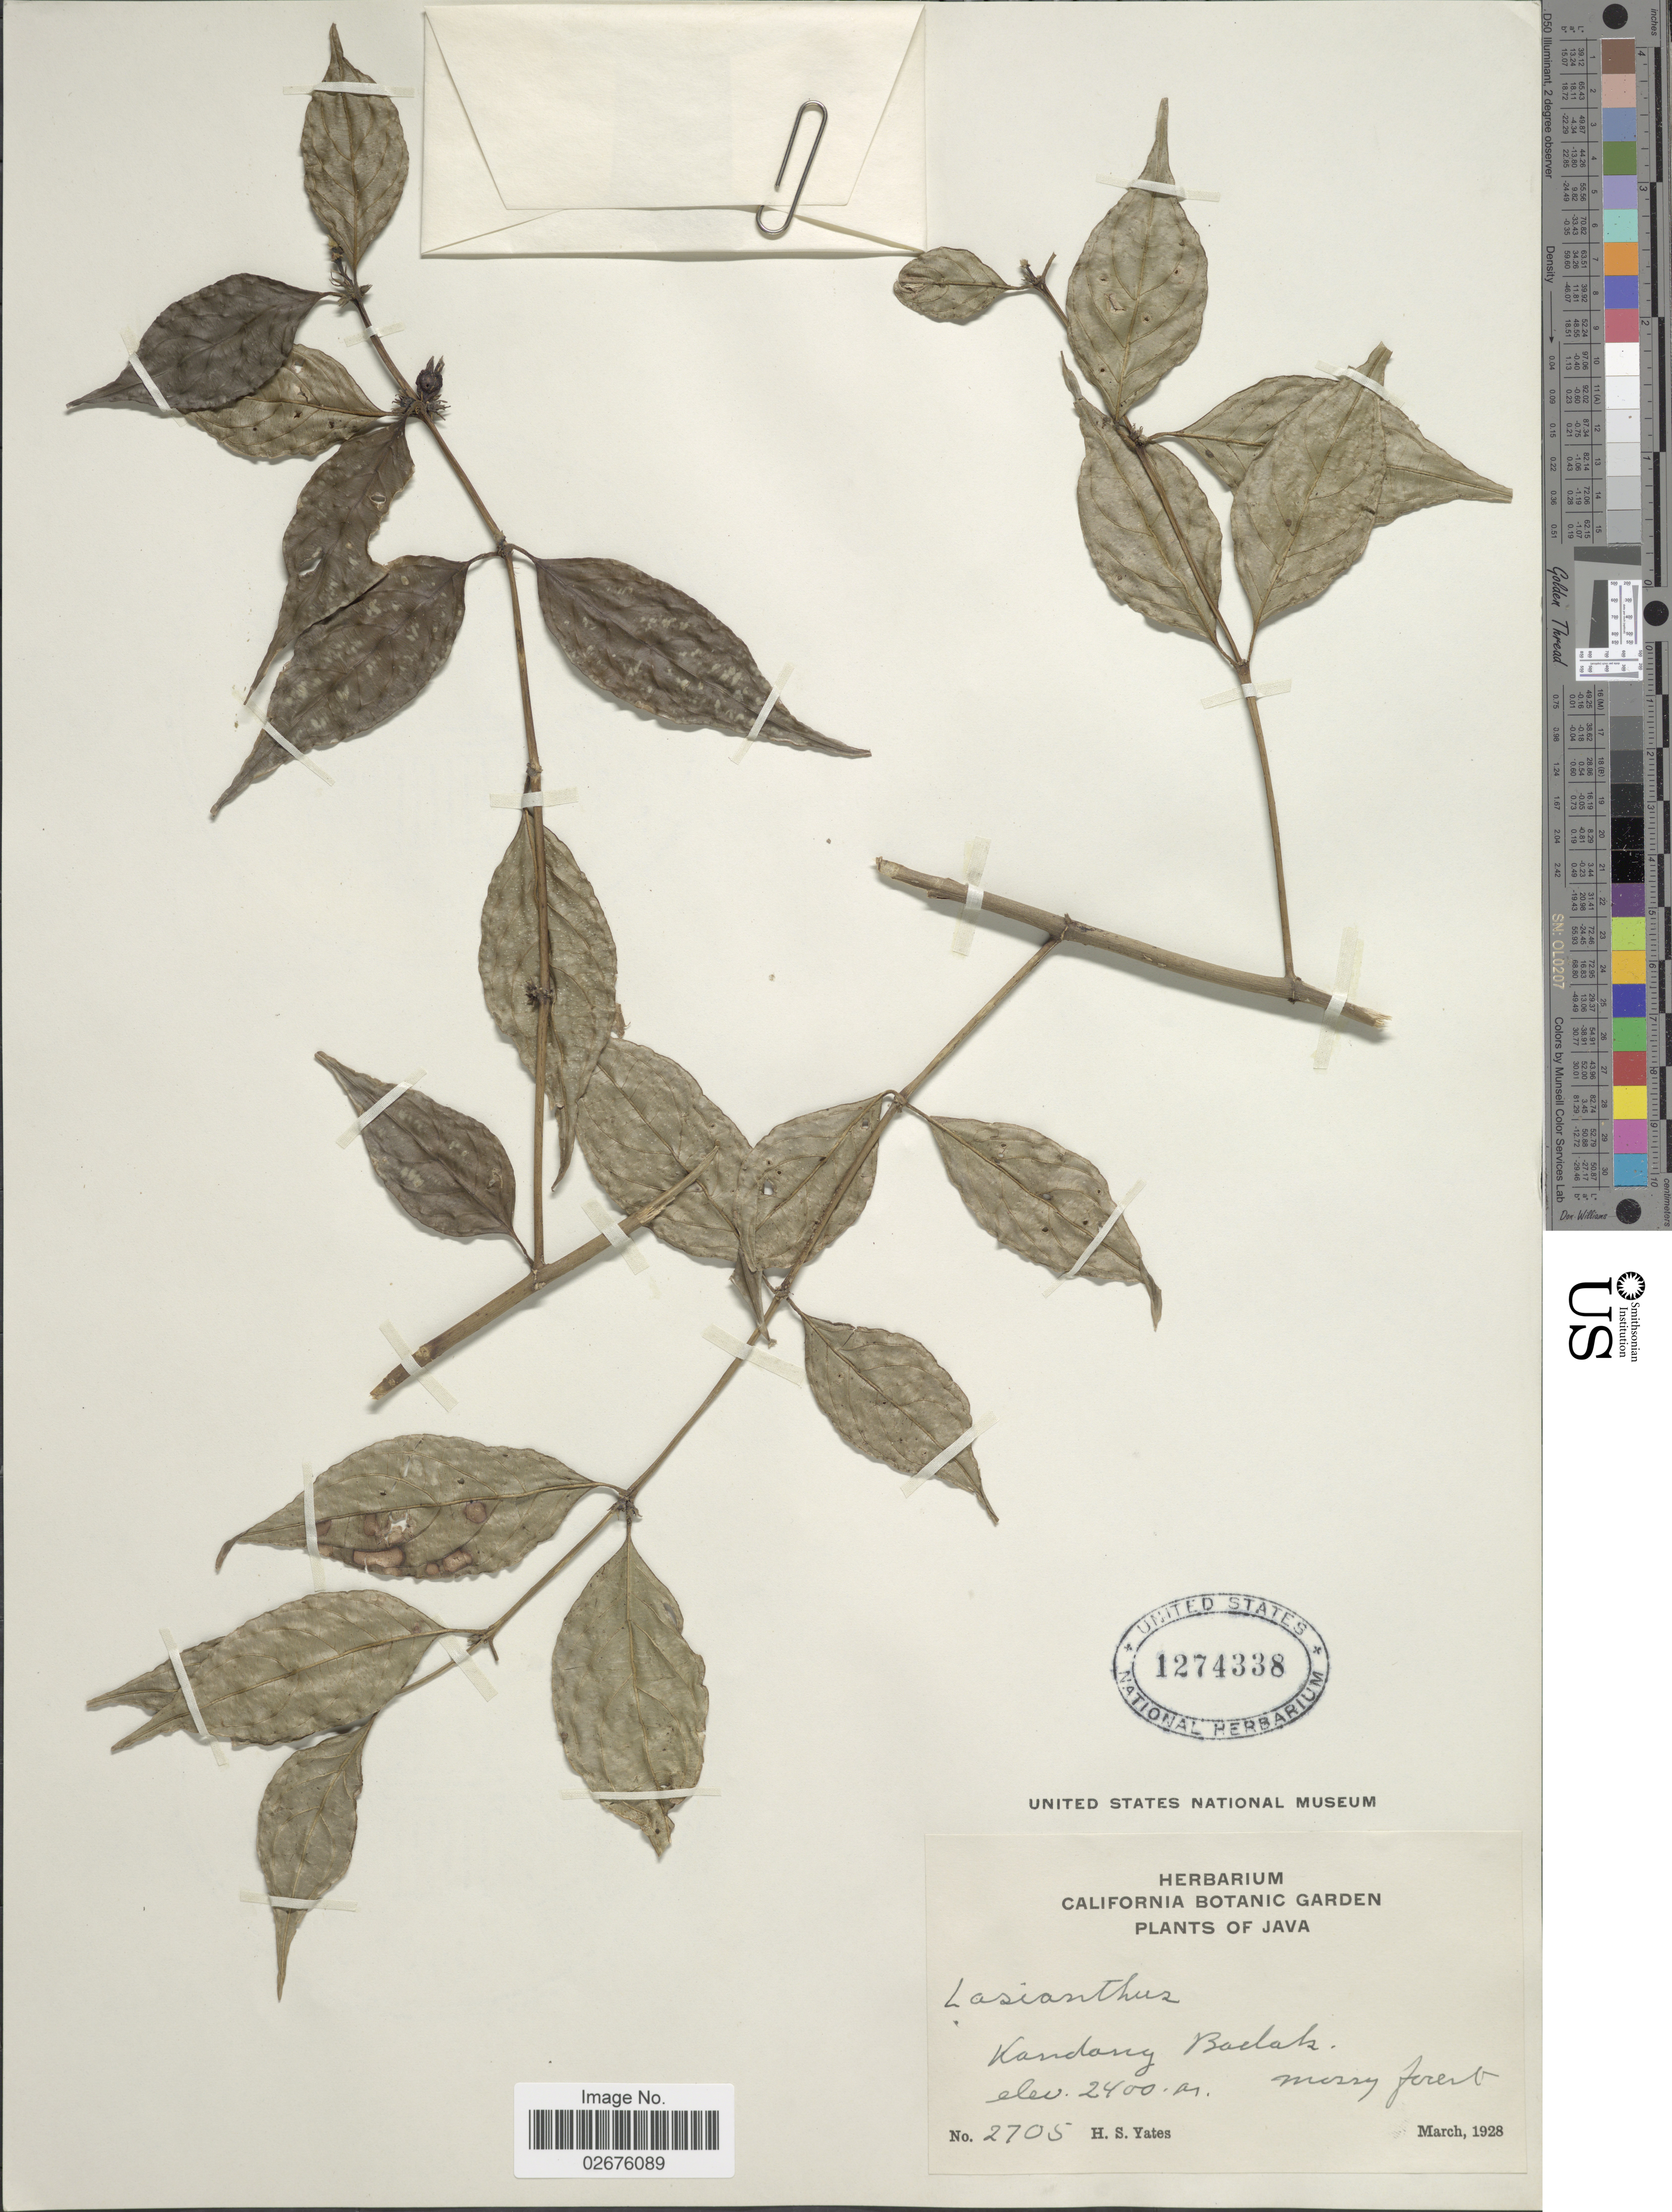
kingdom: Plantae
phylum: Tracheophyta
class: Magnoliopsida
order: Gentianales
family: Rubiaceae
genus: Lasianthus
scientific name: Lasianthus sp.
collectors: H. S. Yates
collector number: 2705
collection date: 1928-03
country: Indonesia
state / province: Java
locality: Kandong Badak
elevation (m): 2400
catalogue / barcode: US 1274338